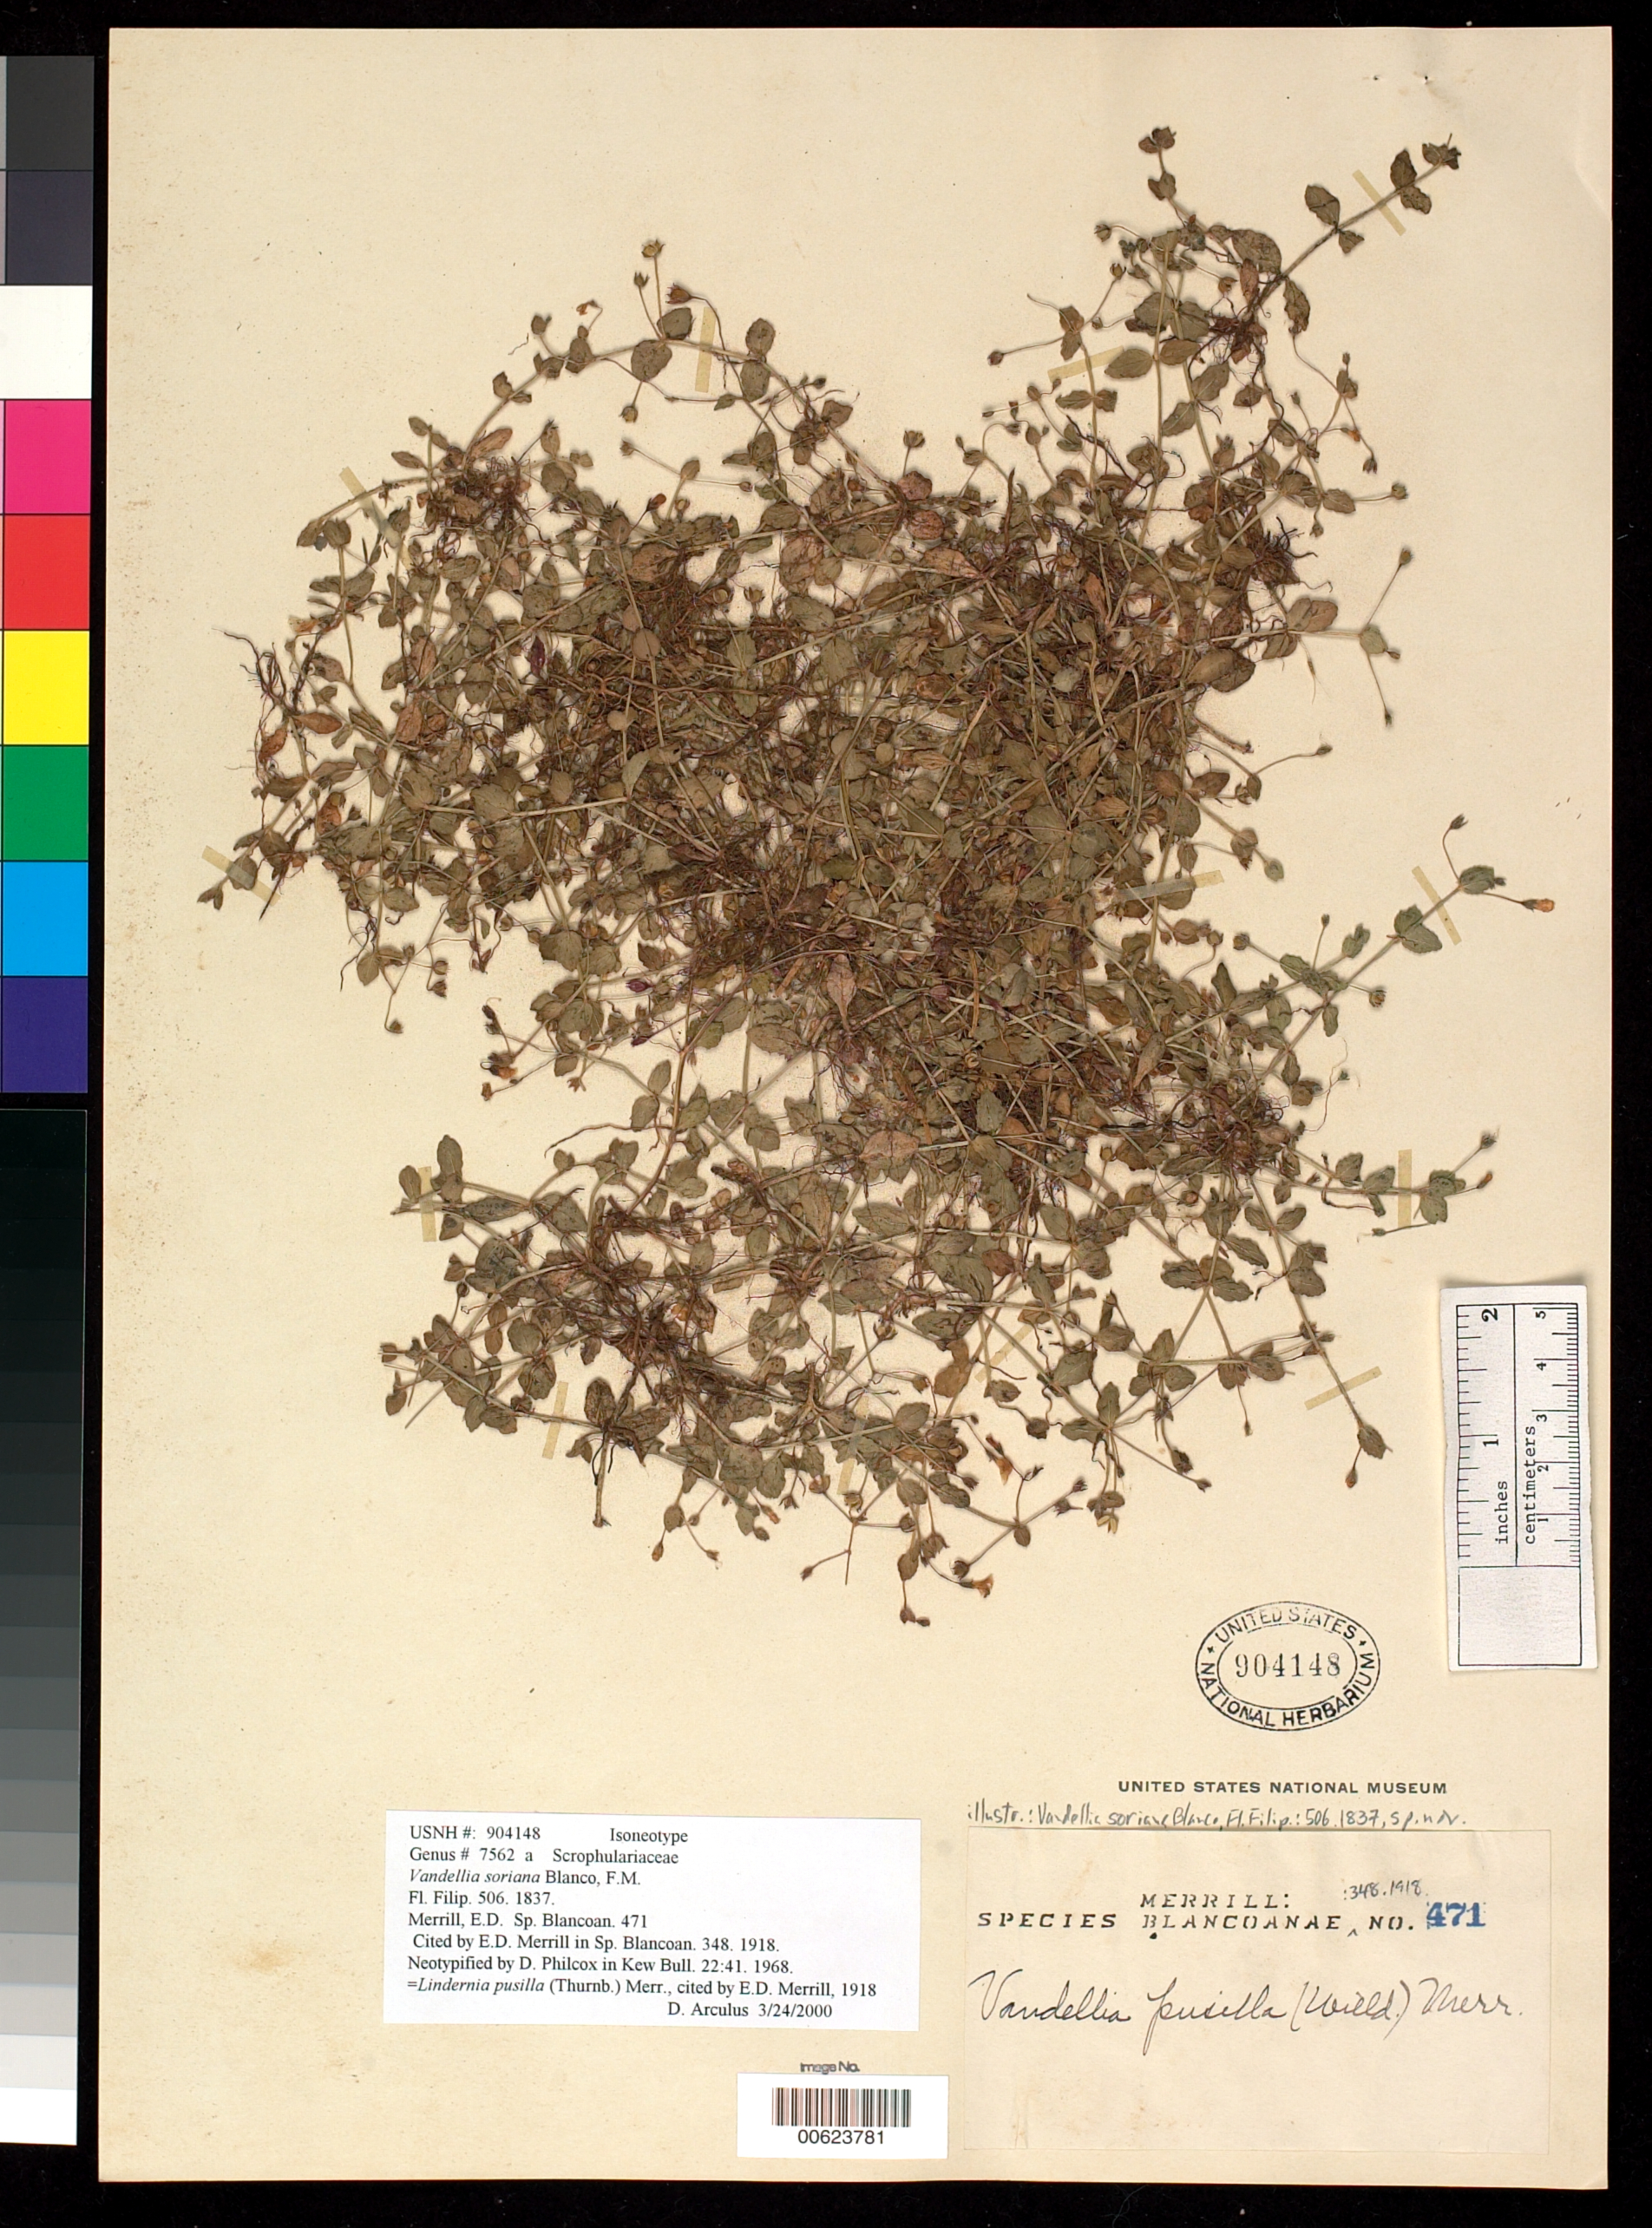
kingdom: Plantae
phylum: Tracheophyta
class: Magnoliopsida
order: Lamiales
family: Linderniaceae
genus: Vandellia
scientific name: Vandellia soriana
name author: Blanco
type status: Isoneotype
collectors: E. D. Merrill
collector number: Sp. Blancoan. 471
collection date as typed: Oct 1914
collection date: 1914-10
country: Philippines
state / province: Calabarzon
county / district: Rizal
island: Luzon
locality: Antipolo.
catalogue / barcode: US 904148